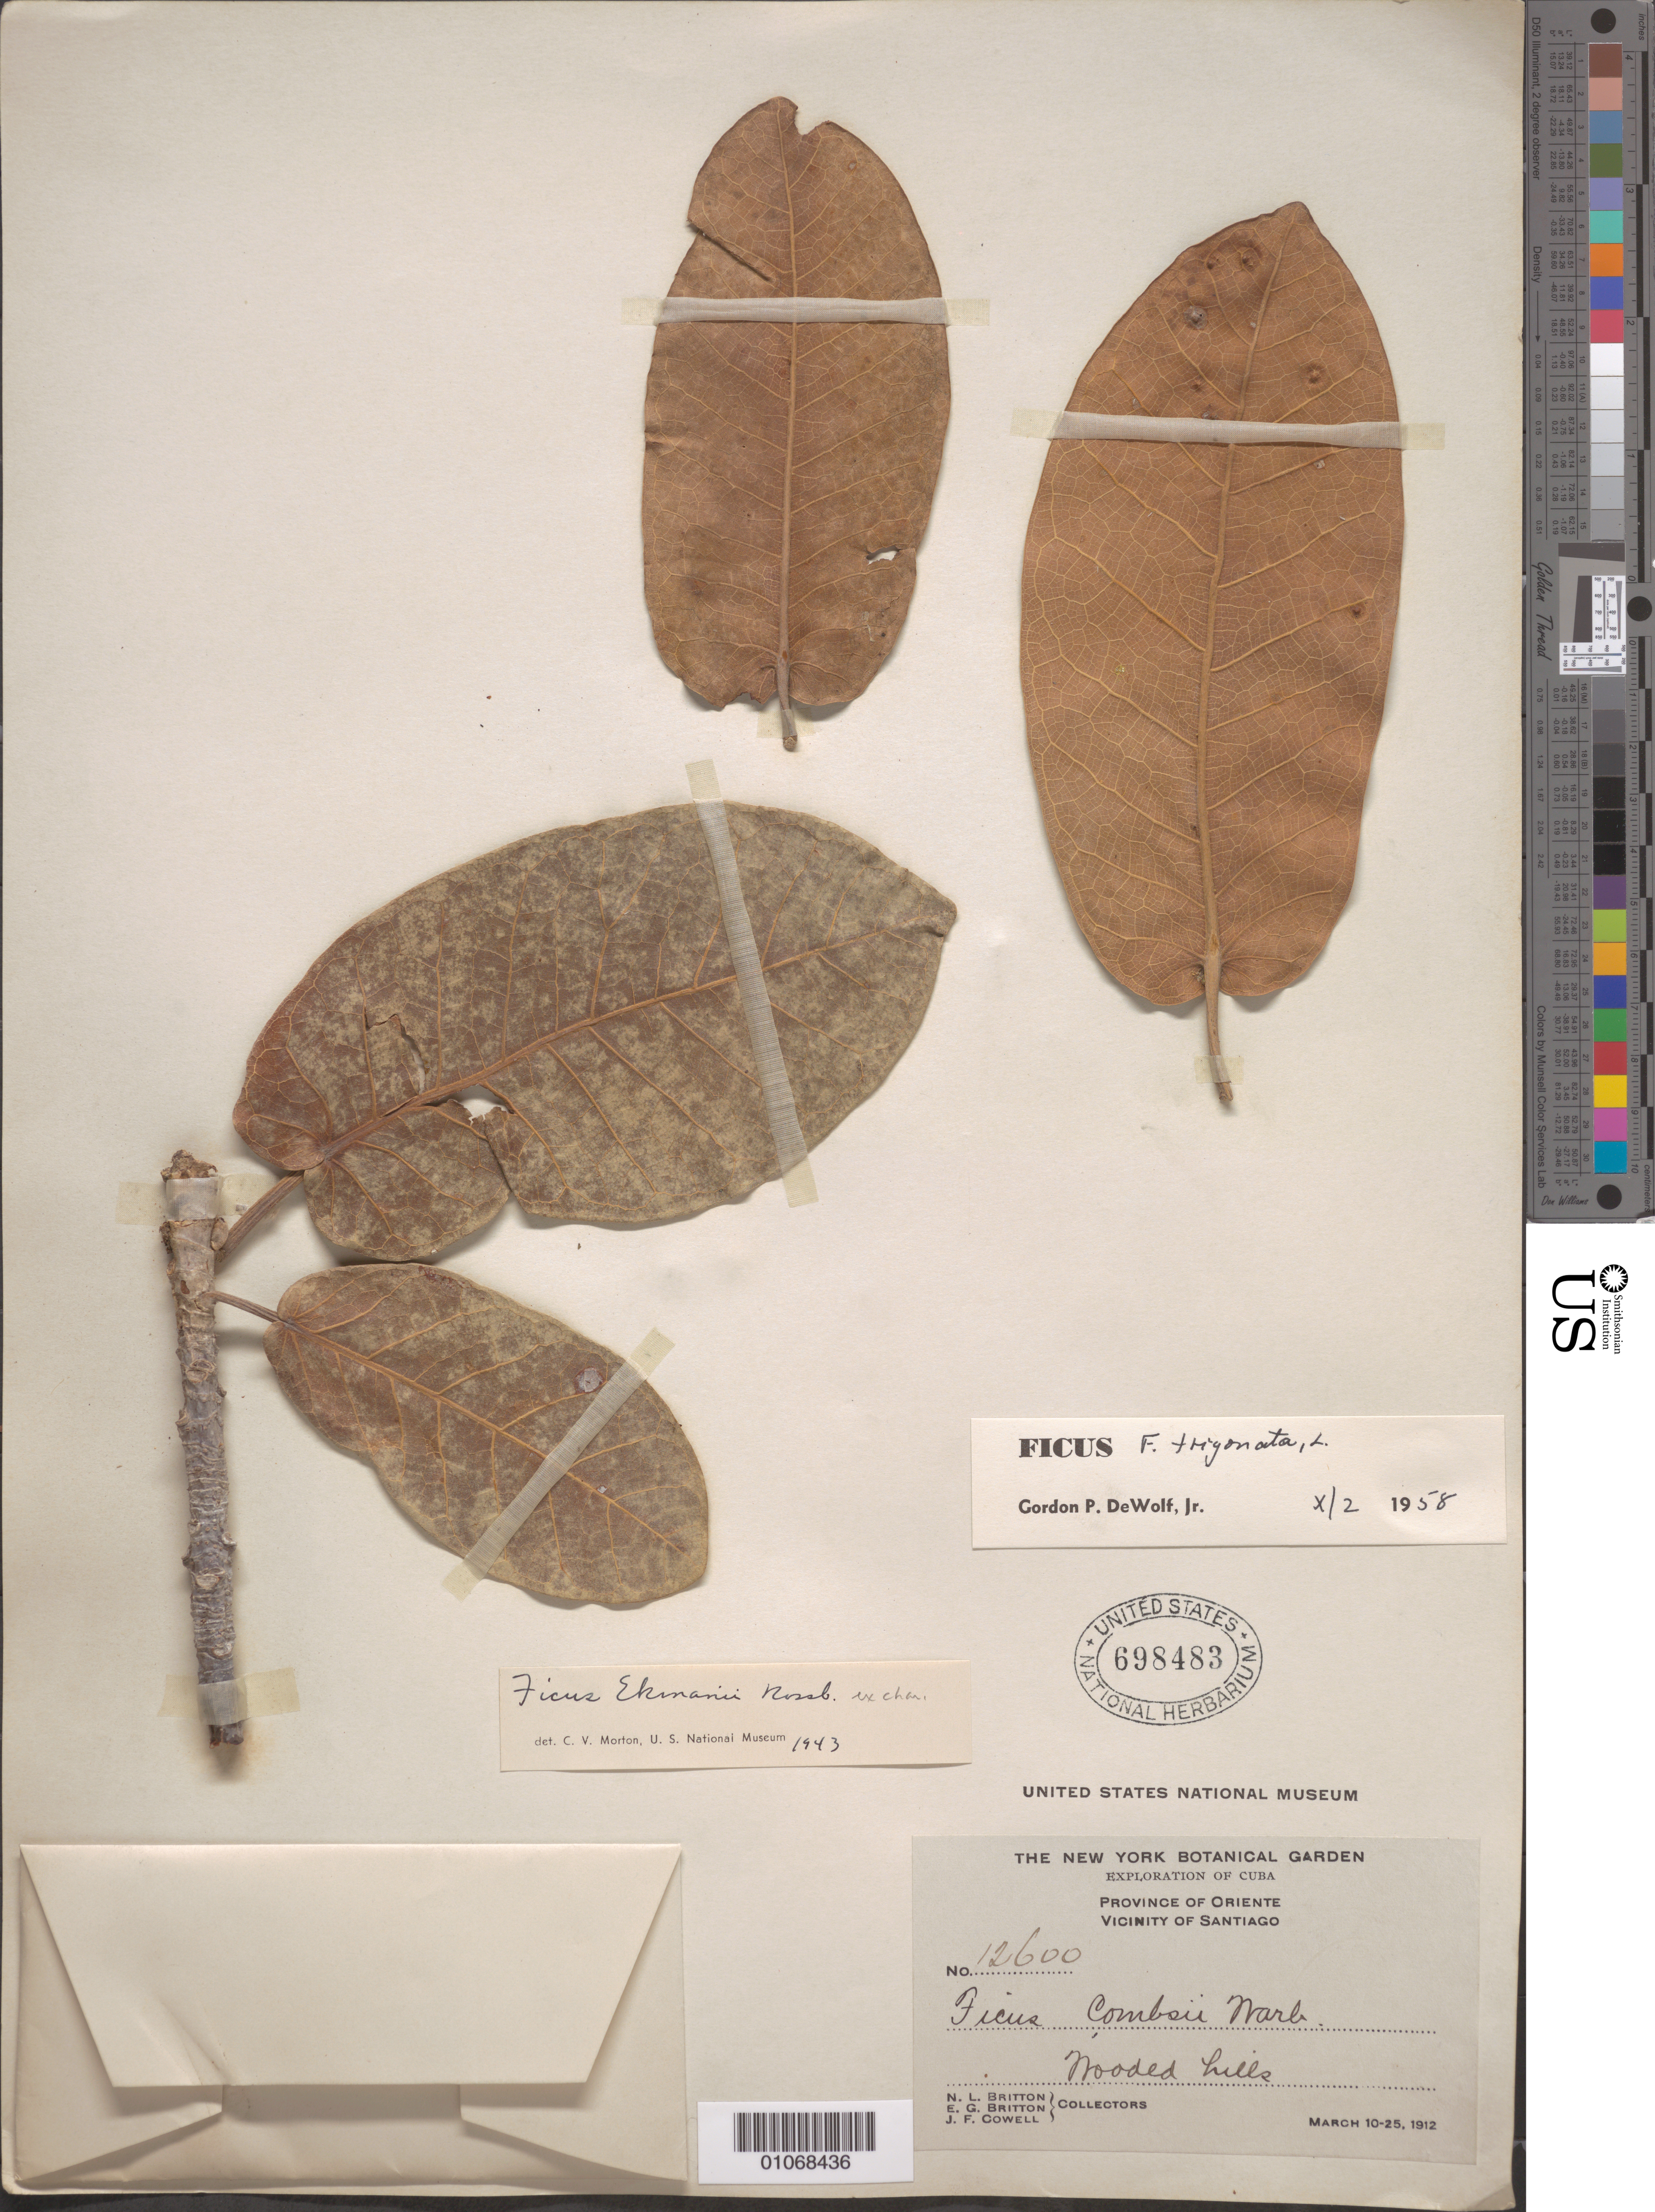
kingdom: Plantae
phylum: Tracheophyta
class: Magnoliopsida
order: Rosales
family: Moraceae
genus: Ficus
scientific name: Ficus trigonata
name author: L.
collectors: N. Britton, E. G. Britton & J. F. Cowell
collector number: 12600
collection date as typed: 10 Mar 1912 to 25 Mar 1912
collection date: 1912-03-10/1912-03-25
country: Cuba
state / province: Santiago de Cuba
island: Cuba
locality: Vicinity of Santiago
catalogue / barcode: US 698483